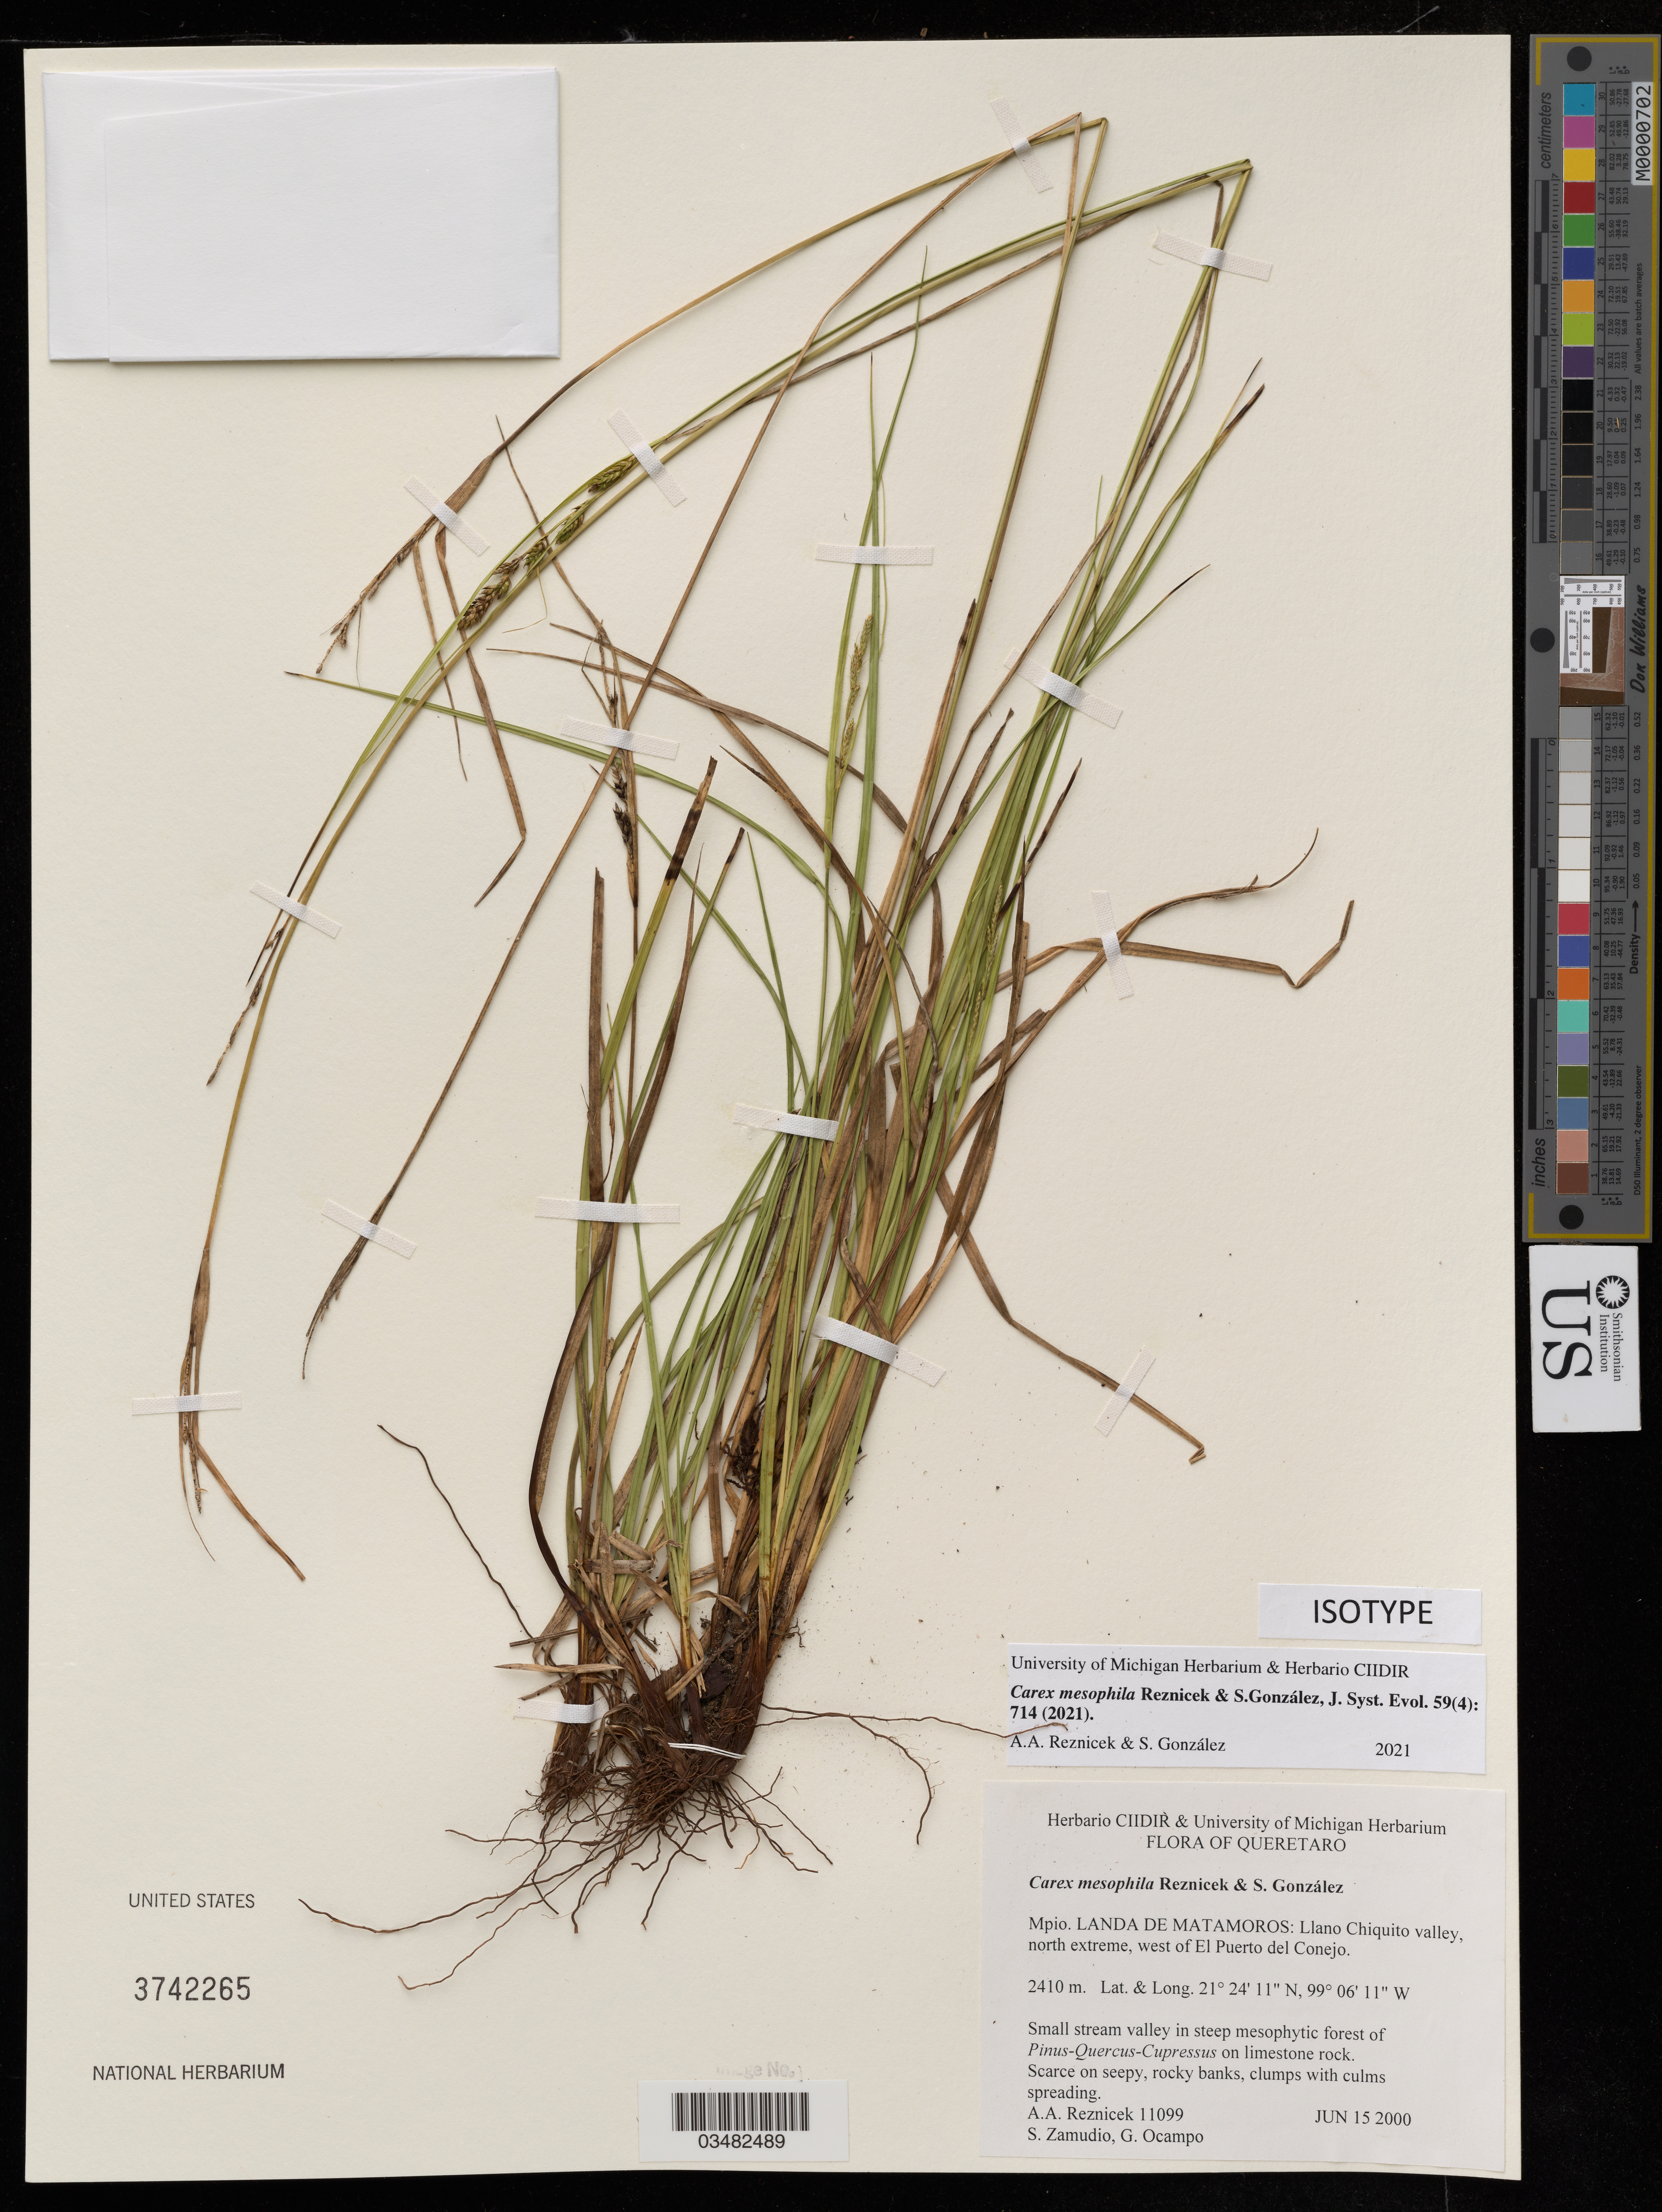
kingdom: Plantae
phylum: Tracheophyta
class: Liliopsida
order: Poales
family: Cyperaceae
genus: Carex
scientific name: Carex mesophila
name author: Reznicek & S.González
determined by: Reznicek, A. A.; Gonzalez, M. S.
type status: Isotype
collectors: A. A. Reznicek, S. Zamudio & G. Ocampo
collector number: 11099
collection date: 2000-06-15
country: Mexico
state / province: Queretaro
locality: Llano Chiquito valley, north extreme, west of El Puerto del Conejo.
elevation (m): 2410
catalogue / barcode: US 3742265